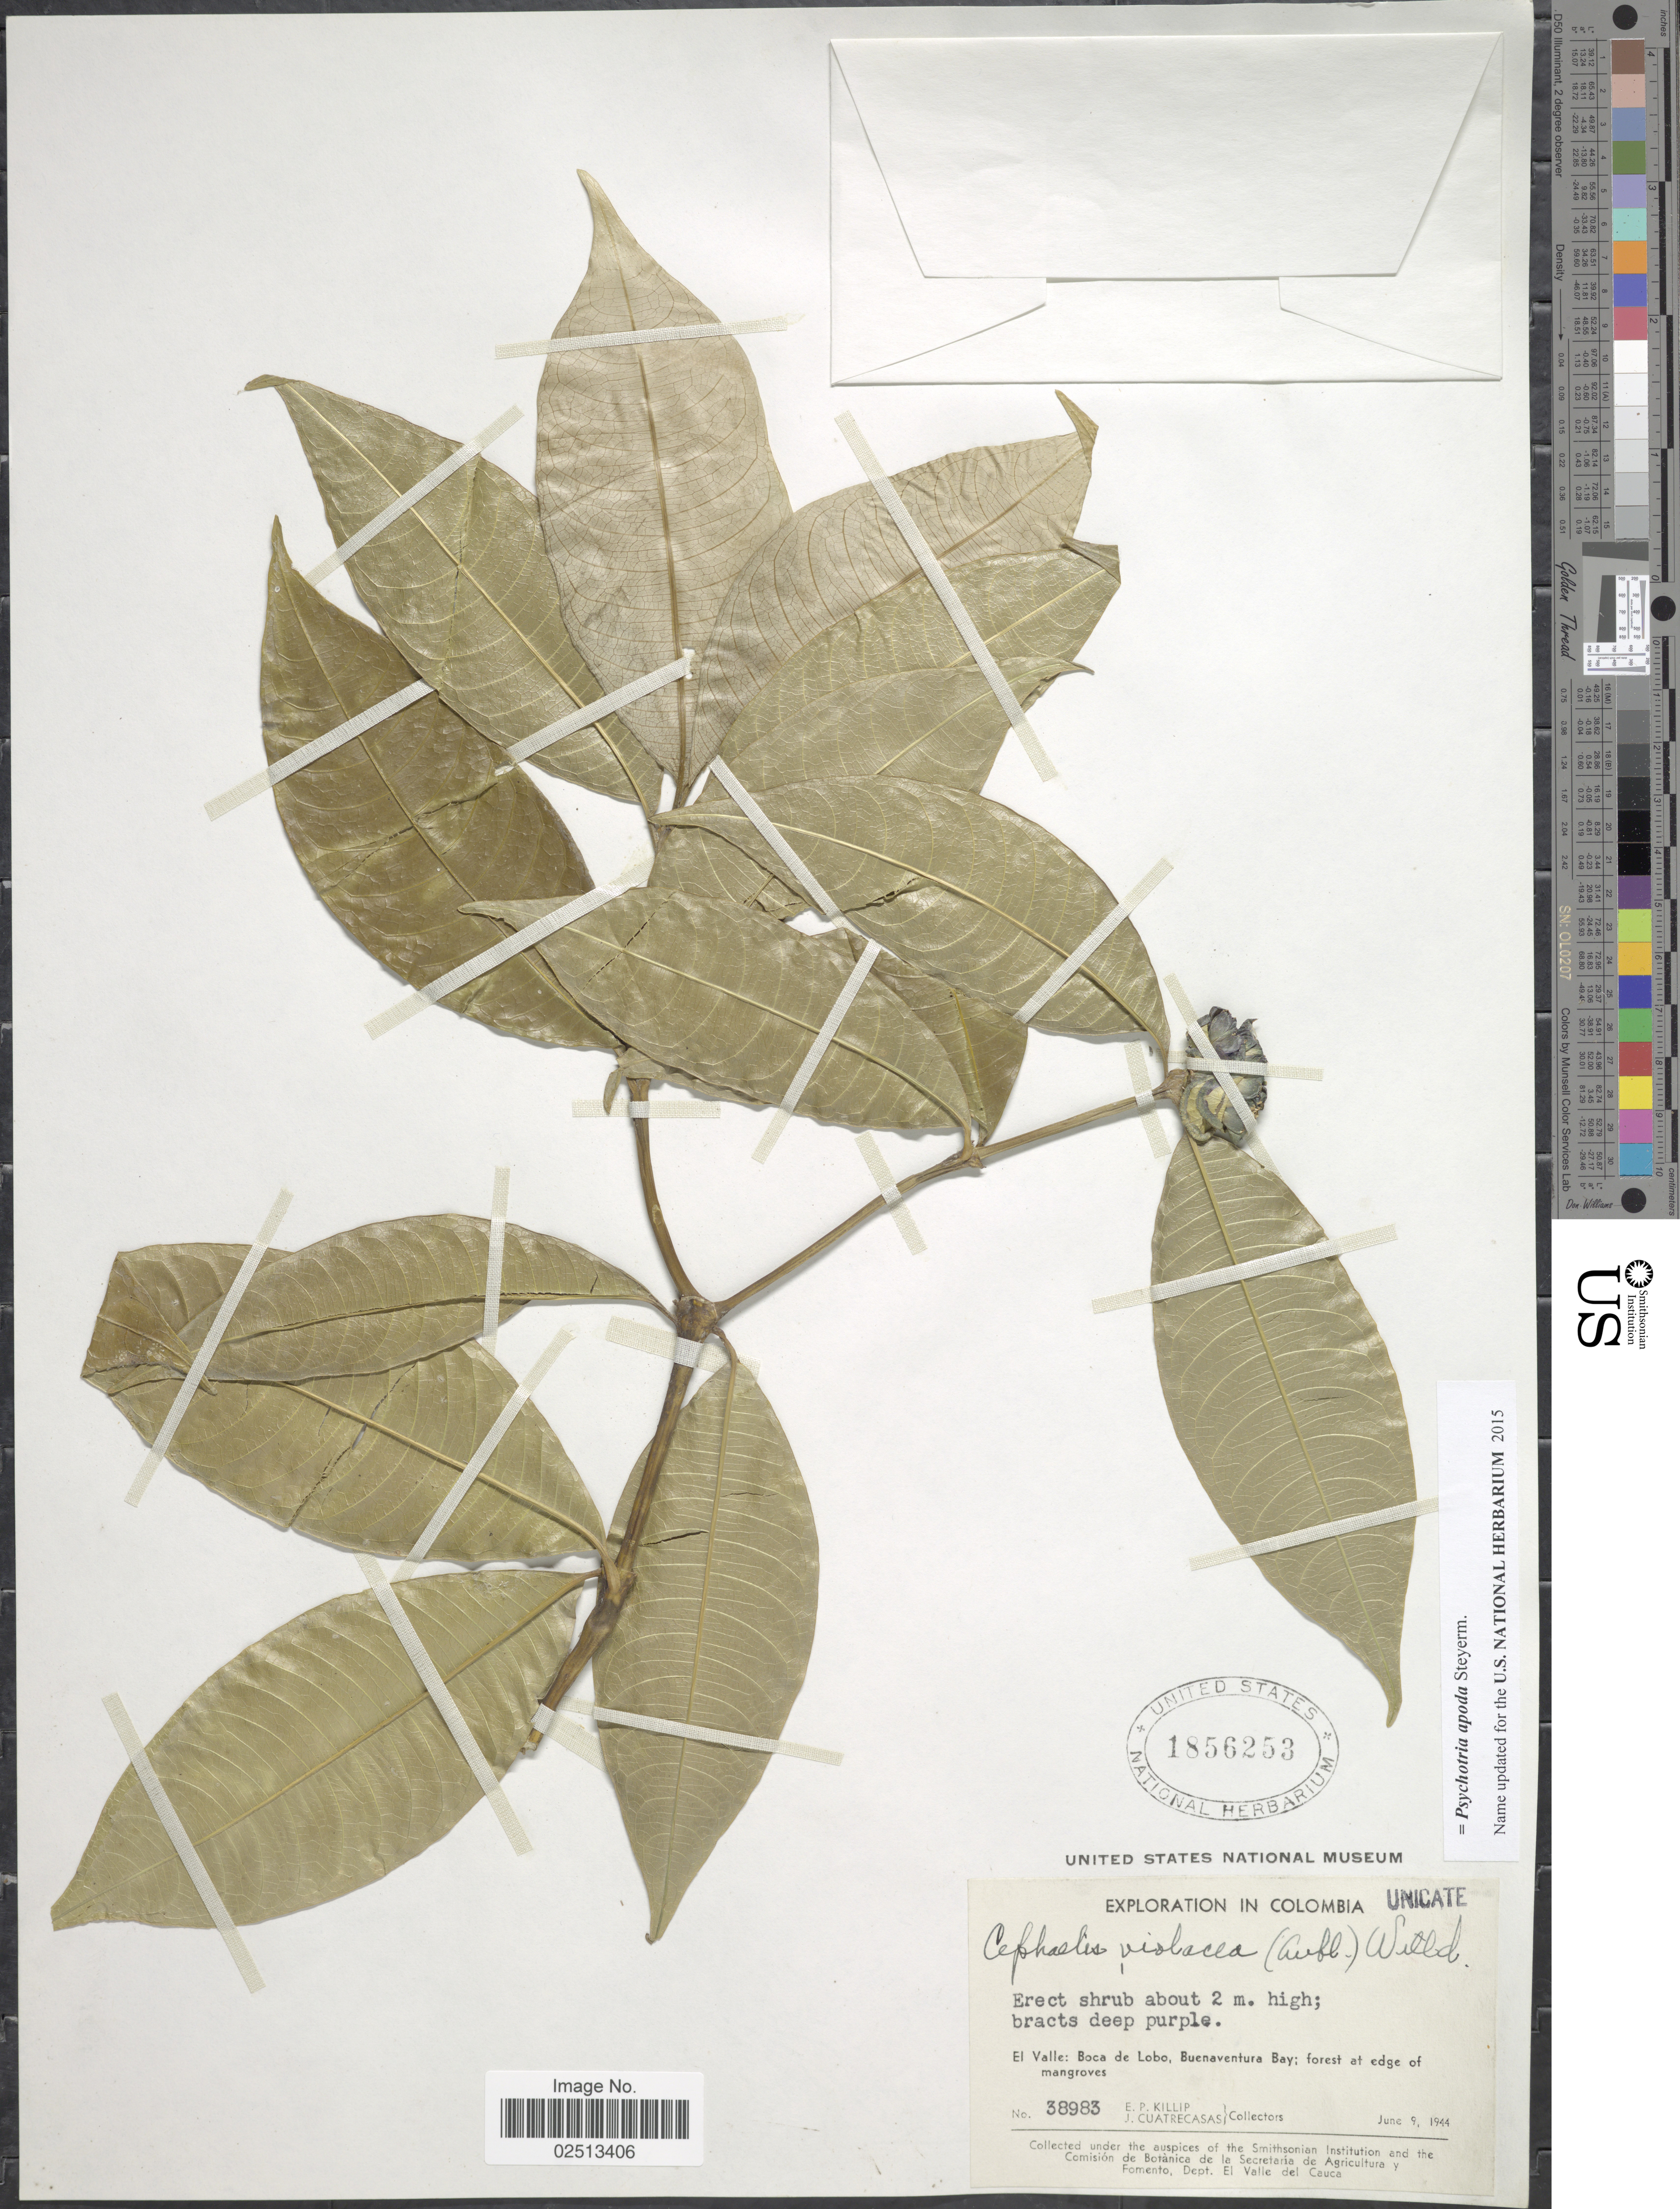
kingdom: Plantae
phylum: Tracheophyta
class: Magnoliopsida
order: Gentianales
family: Rubiaceae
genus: Psychotria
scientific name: Psychotria apoda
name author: Steyerm.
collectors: E. P. Killip & J. Cuatrecasas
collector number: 38983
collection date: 1944-06-09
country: Colombia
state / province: Valle del Cauca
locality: El Valle: Boca de Lobo, Buenaventura Bay; forest at edge of mangroves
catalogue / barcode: US 1856253